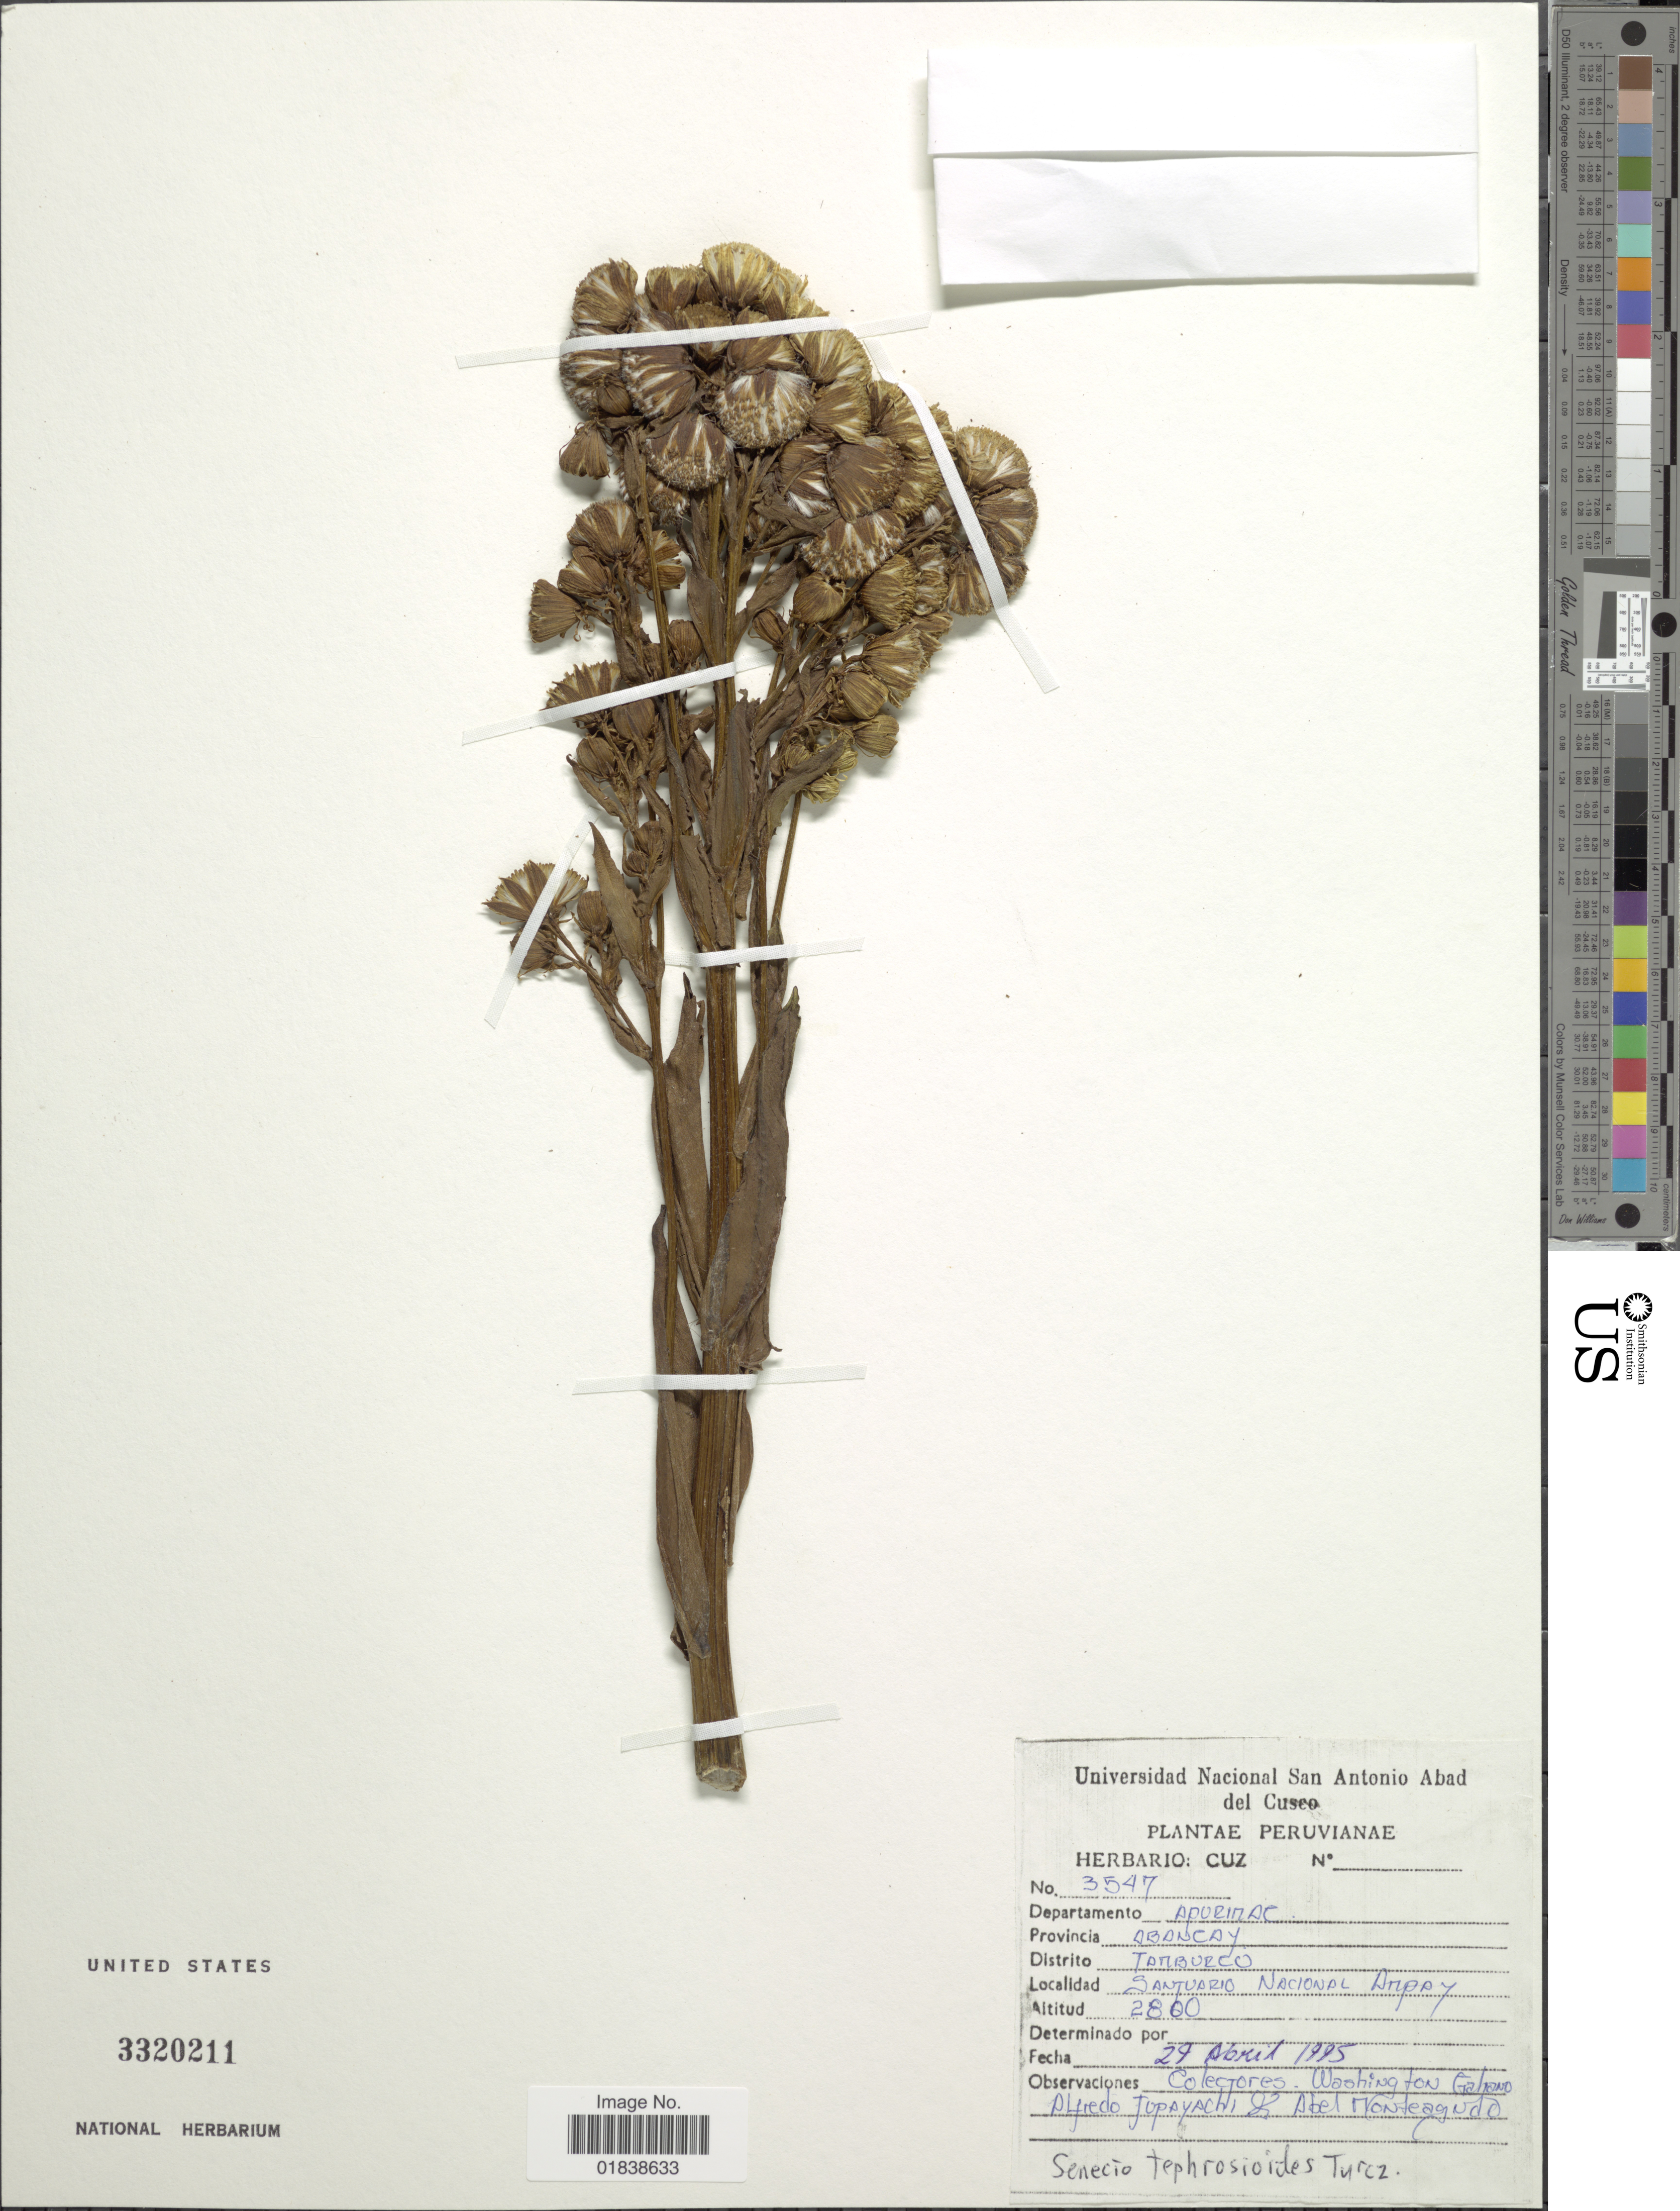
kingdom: Plantae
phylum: Tracheophyta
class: Magnoliopsida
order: Asterales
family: Asteraceae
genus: Senecio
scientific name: Senecio tephrosioides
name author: Turcz.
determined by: Salomon, Luciana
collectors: A. Tupayachi H. & A. Monteagudo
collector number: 3547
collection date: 1995-04-29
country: Peru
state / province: Apurímac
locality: Provincia Abancay, Distrito Tamburco, Santuario Nacional Ampay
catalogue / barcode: US 3320211